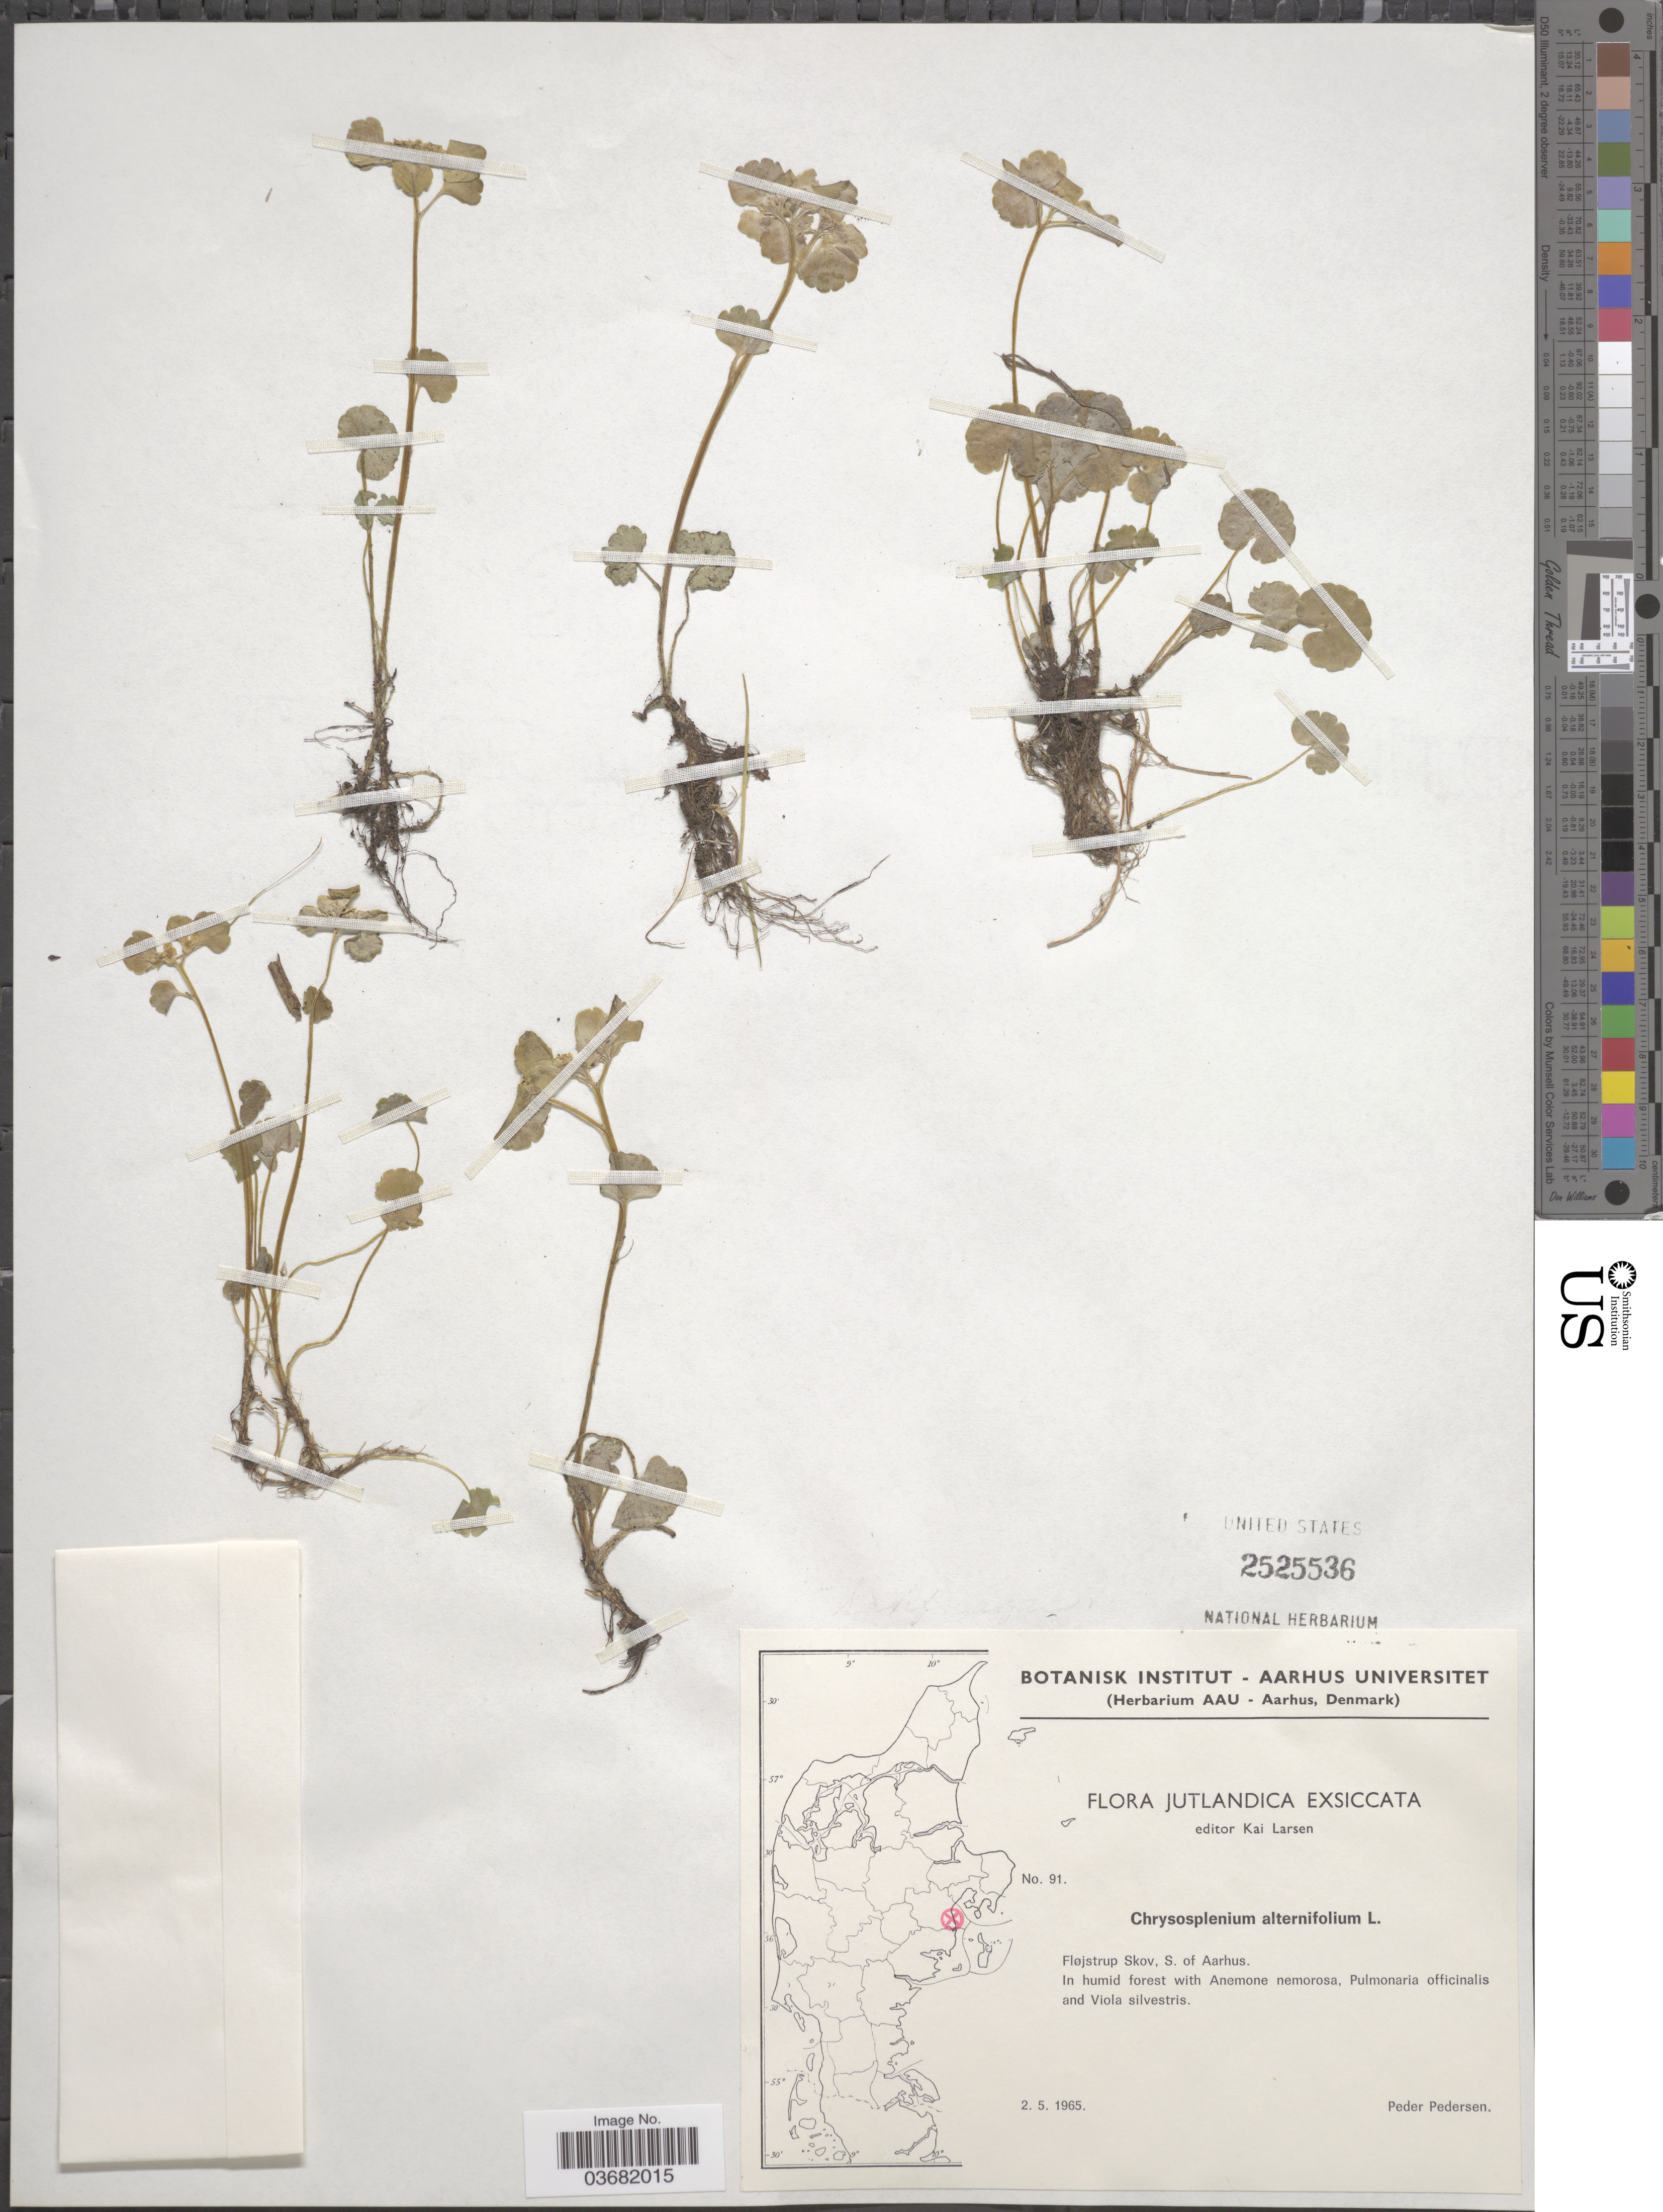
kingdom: Plantae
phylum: Tracheophyta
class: Magnoliopsida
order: Saxifragales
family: Saxifragaceae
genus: Chrysosplenium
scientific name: Chrysosplenium alternifolium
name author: L.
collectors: P. Pedersen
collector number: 91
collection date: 1965-05-02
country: Denmark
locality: Jutlandica. Fløjstrup Skov, S. of Aarhus.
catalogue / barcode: US 2525536